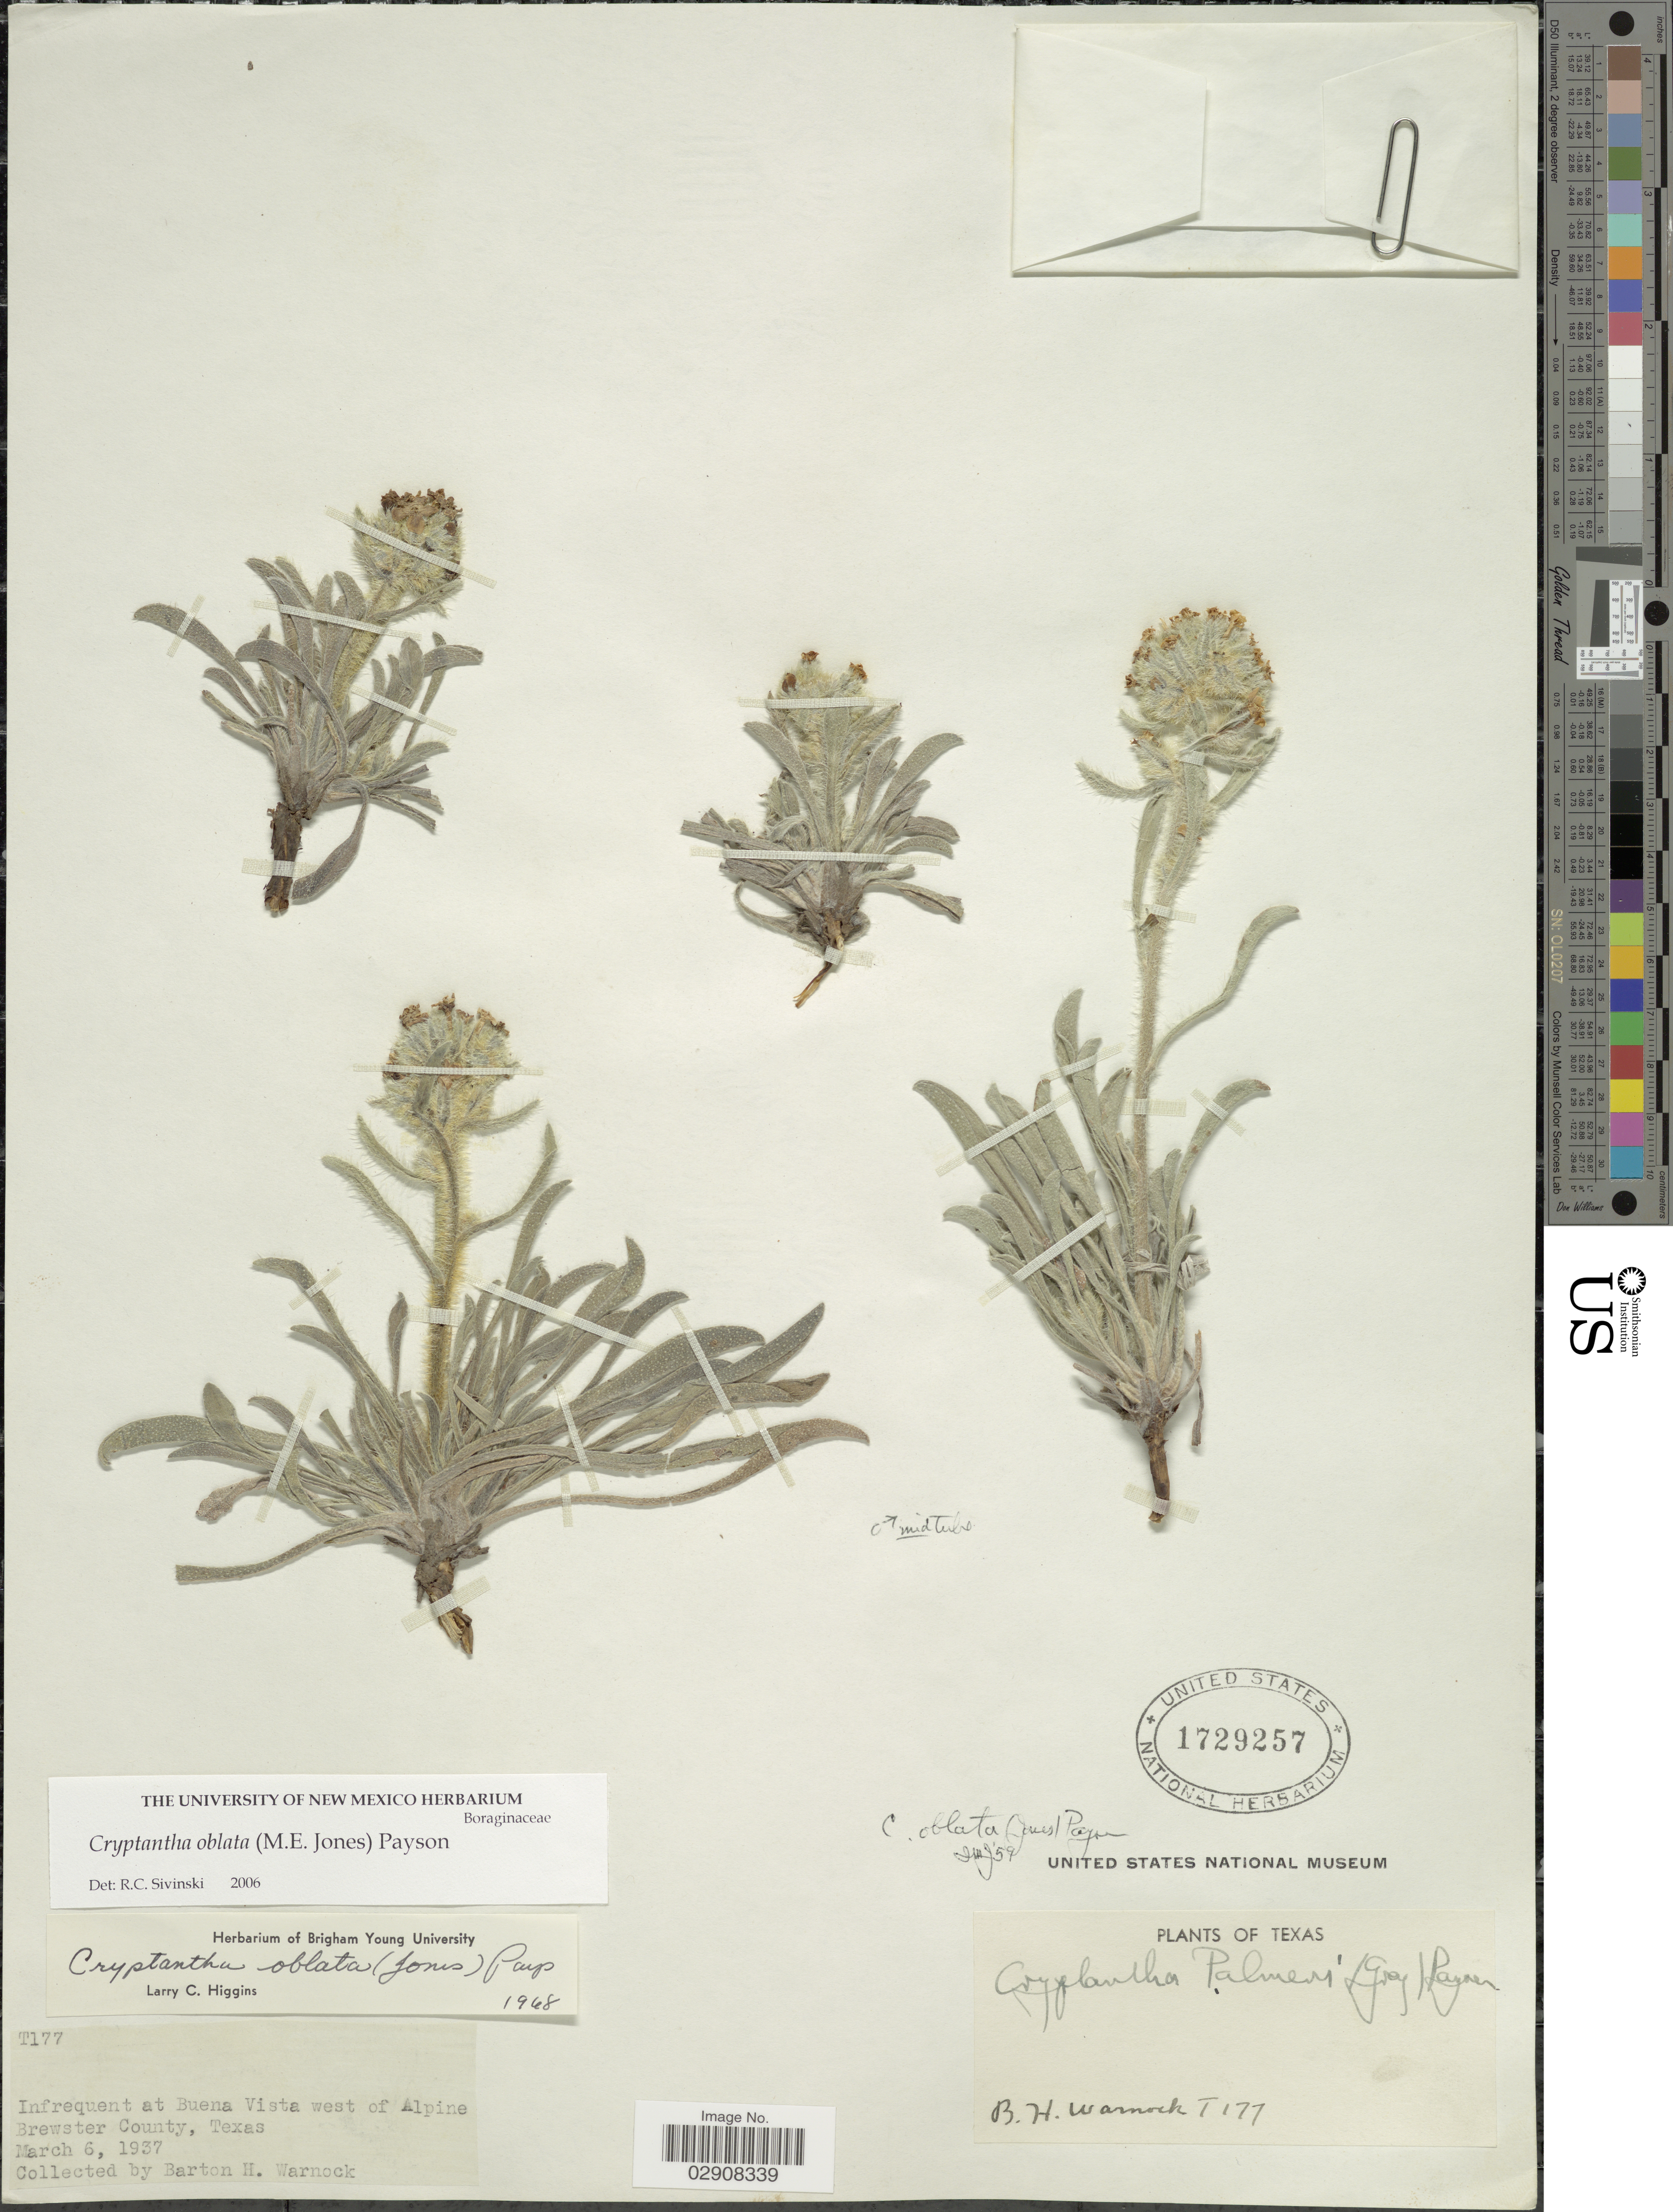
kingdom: Plantae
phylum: Tracheophyta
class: Magnoliopsida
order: Boraginales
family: Boraginaceae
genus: Cryptantha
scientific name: Cryptantha oblata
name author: (M.E. Jones) Payson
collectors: B. H. Warnock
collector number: T177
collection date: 1937-03-06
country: United States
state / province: Texas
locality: Infrequent at Buena Vista west of Alpine, Brewster County.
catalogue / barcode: US 1729257